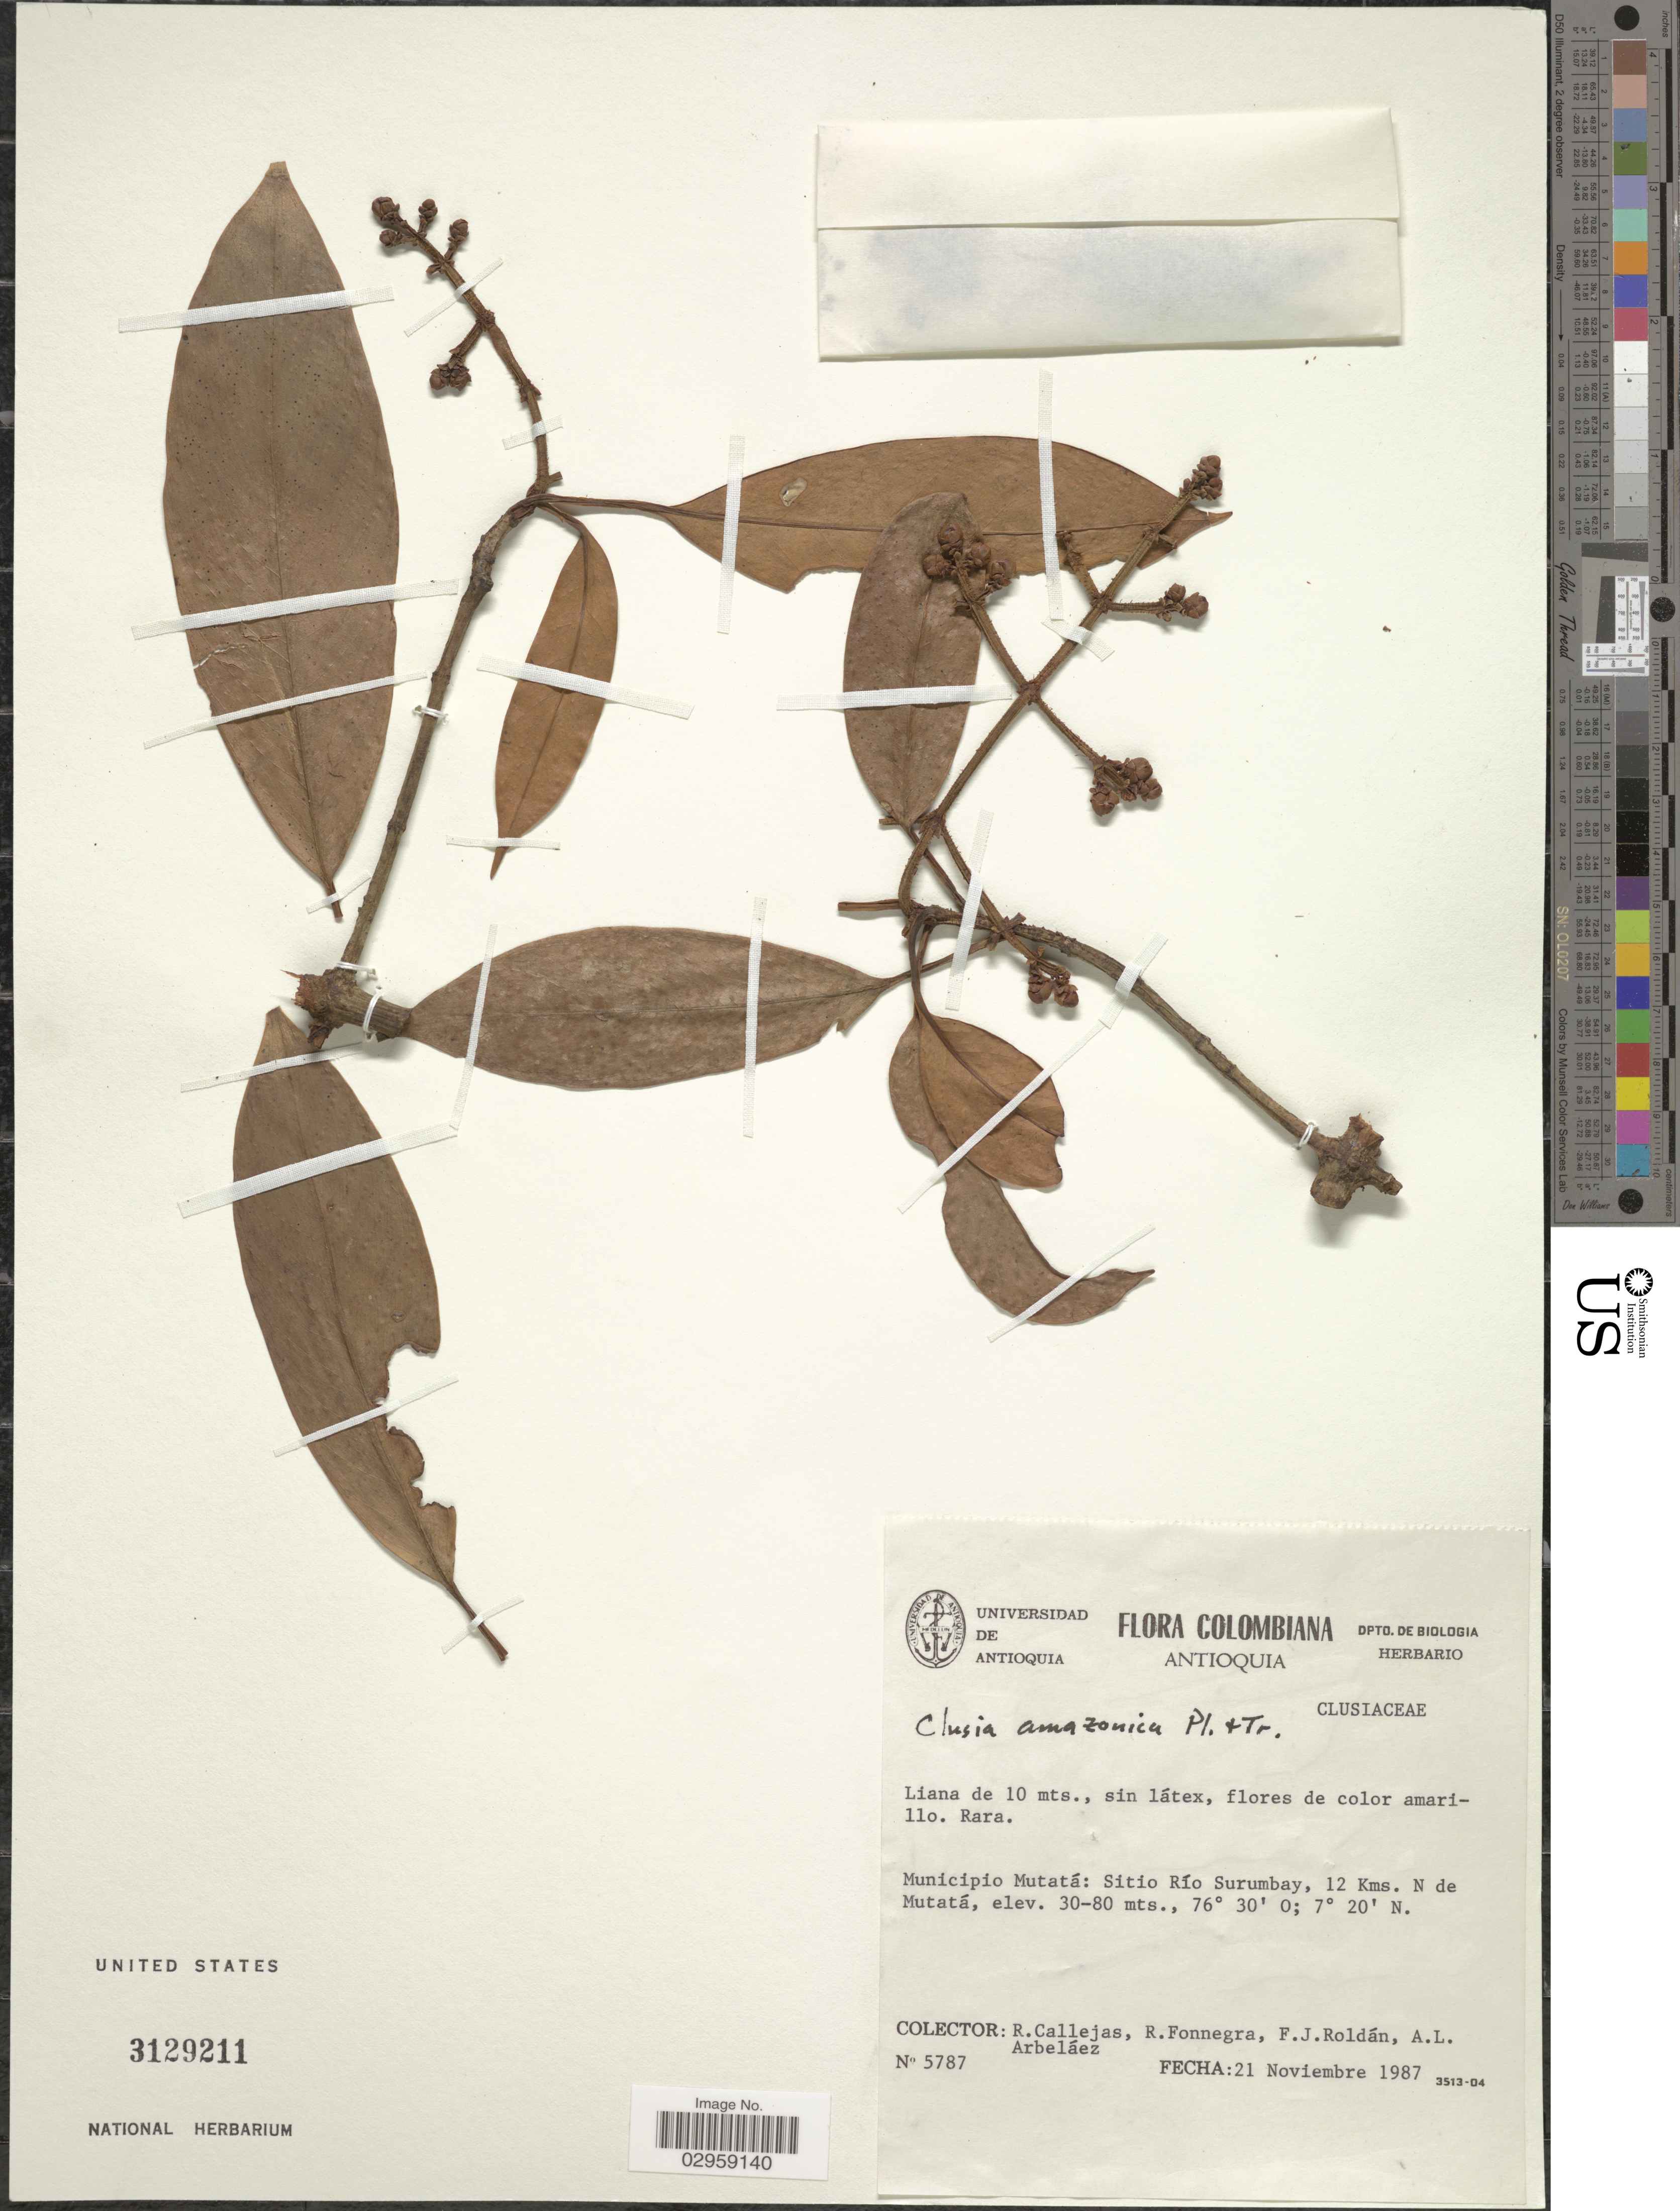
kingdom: Plantae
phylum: Tracheophyta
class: Magnoliopsida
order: Malpighiales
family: Clusiaceae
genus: Clusia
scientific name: Clusia amazonica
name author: Planch. & Triana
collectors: R. Callejas, R. Fonnegra, F. J. Roldán & A. Arbeláez Alvarez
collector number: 5787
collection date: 1987-11-21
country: Colombia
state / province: Antioquia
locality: Municipio Mutatá: Sitio Río Surumbay, 12 Kms. N de Mutatá.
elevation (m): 30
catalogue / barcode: US 3129211